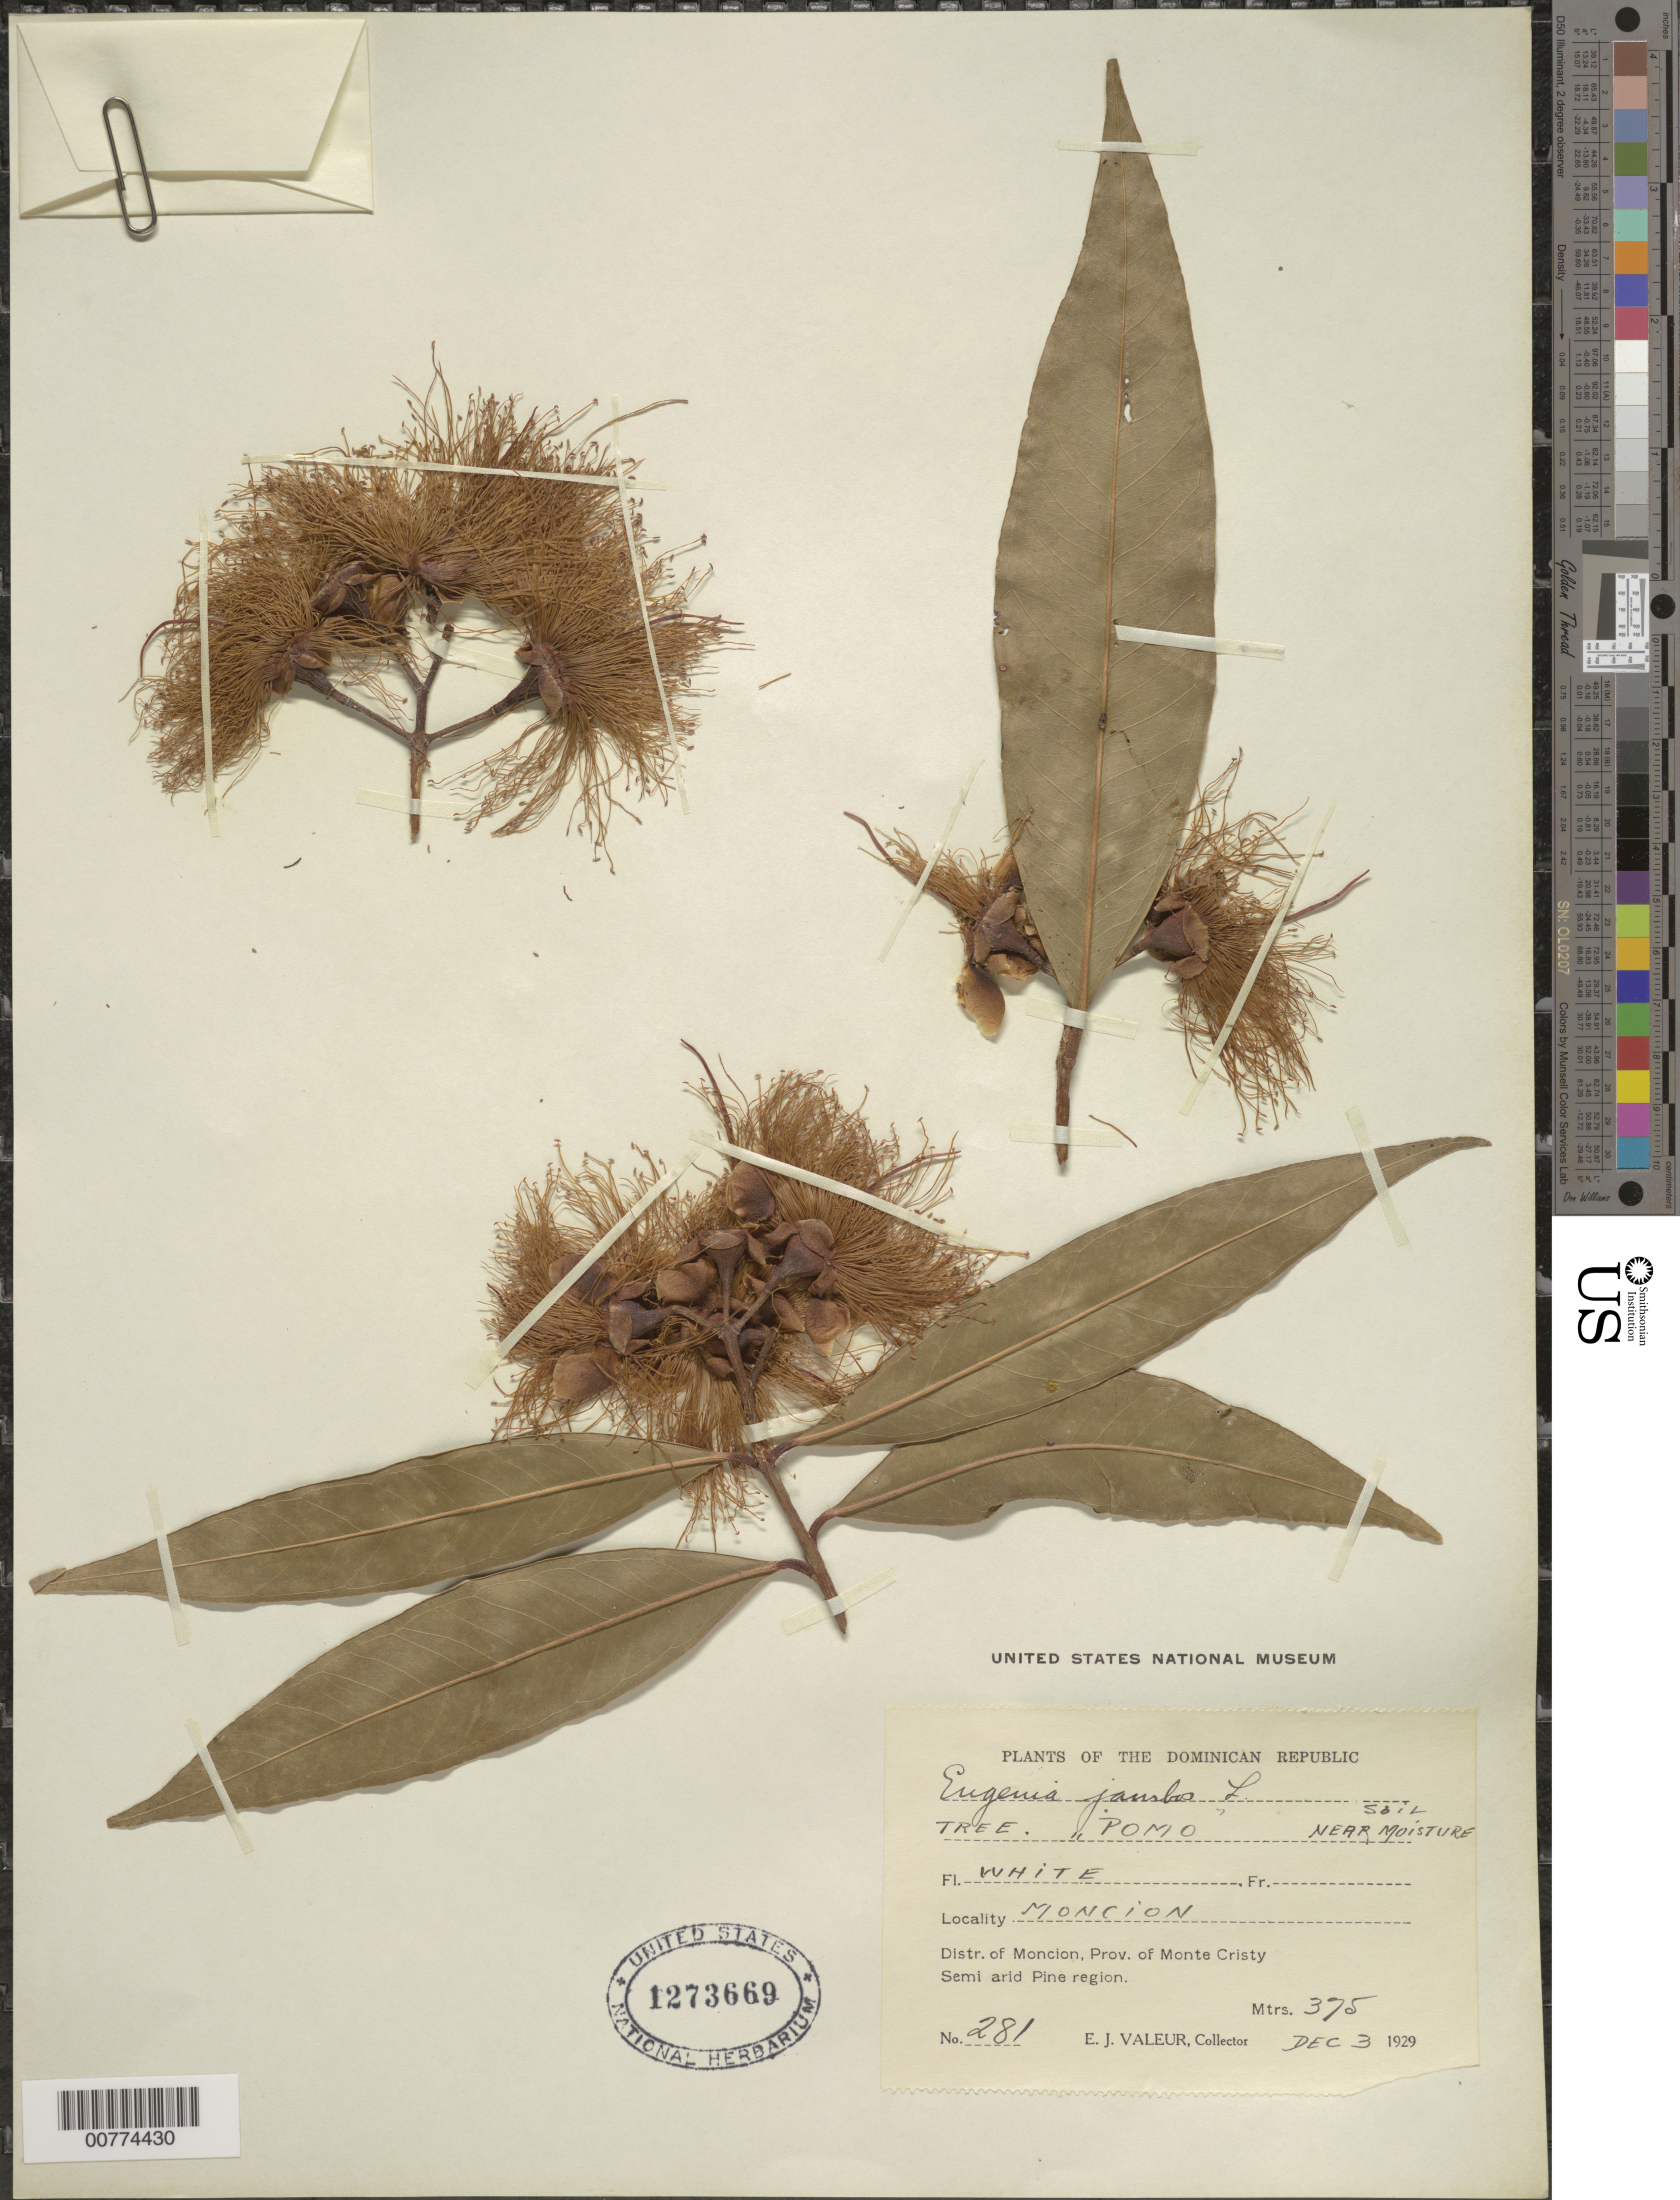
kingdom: Plantae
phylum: Tracheophyta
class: Magnoliopsida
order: Myrtales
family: Myrtaceae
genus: Syzygium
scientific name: Syzygium jambos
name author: (L.) Alston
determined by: Strong, Mark T., (BOT), Smithsonian Institution - National Museum of Natural History (UNITED STATES)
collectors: E. Valeur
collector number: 281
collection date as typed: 03 Dec 1929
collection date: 1929-12-03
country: Dominican Republic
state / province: Monte Cristi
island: Hispaniola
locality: Monción, locality of Monción.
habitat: Semi arid pine region; soil: near moisture.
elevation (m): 375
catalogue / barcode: US 1273669